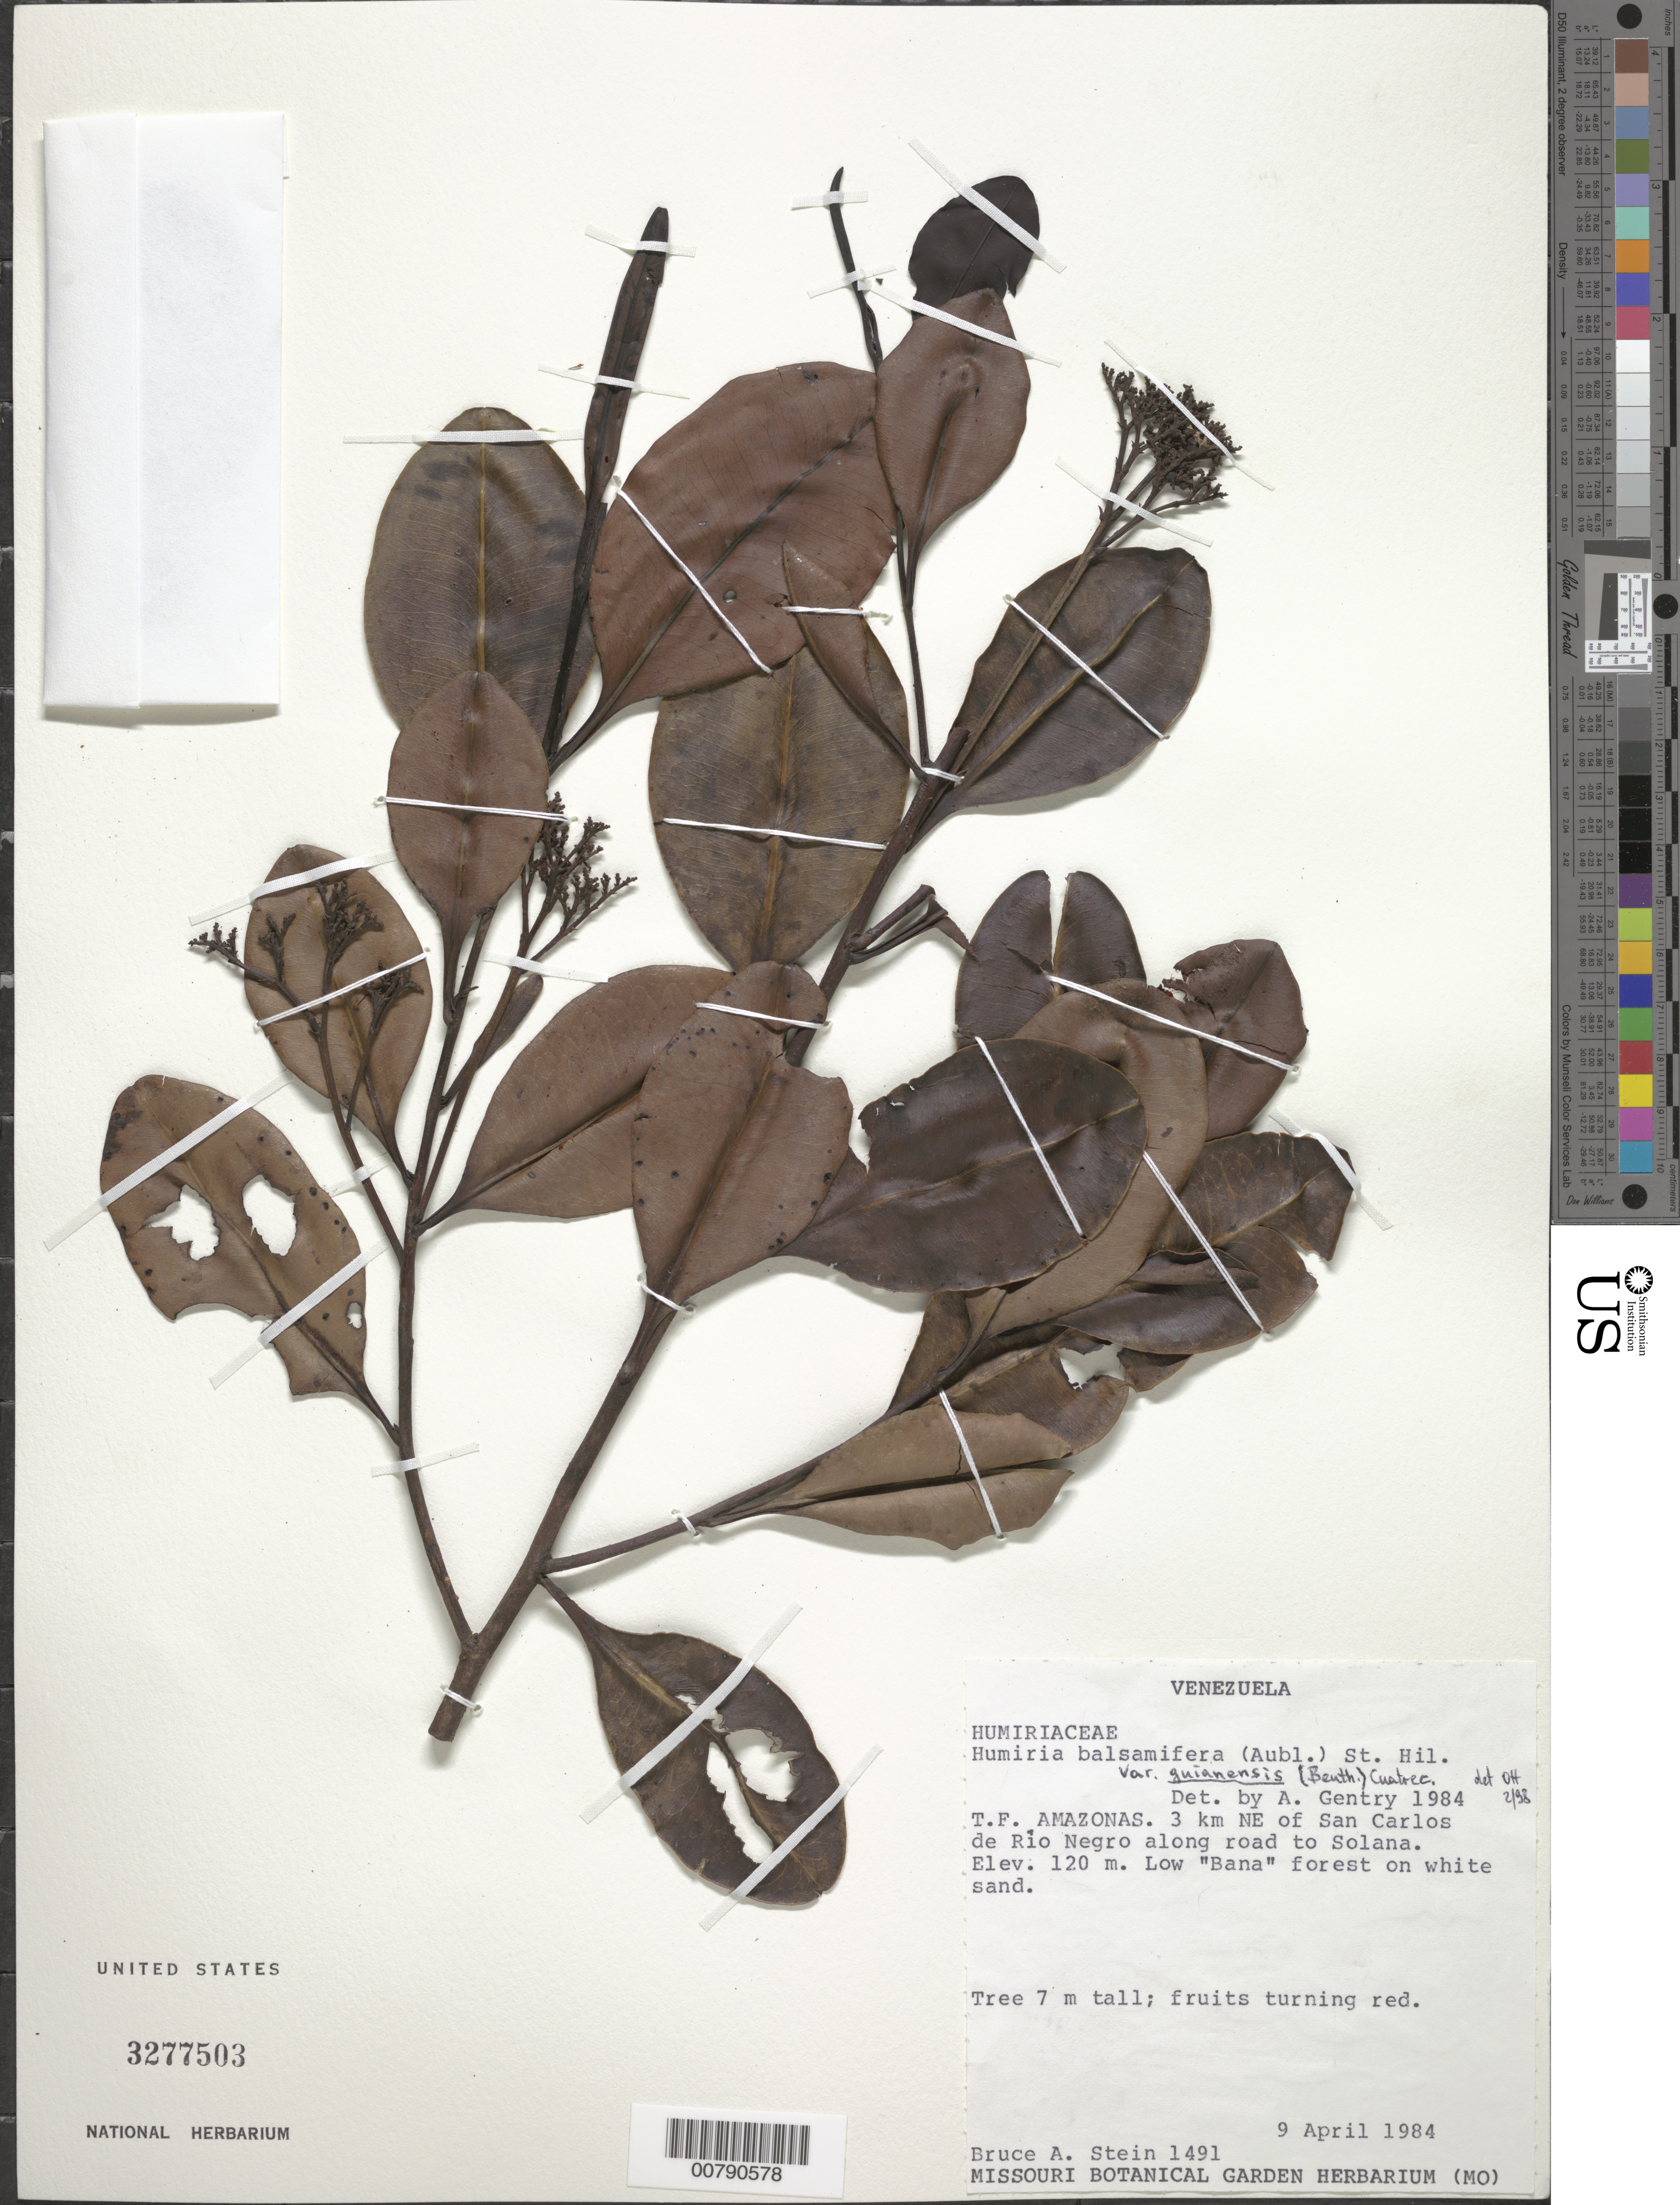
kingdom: Plantae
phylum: Tracheophyta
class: Magnoliopsida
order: Malpighiales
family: Humiriaceae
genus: Humiria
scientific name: Humiria balsamifera var. guianensis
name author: (Benth.) Cuatrec.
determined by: Huber, Otto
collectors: B. A. Stein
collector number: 1491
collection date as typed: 9-Apr-84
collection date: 1984-04-09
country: Venezuela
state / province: Amazonas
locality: San Carlos de Río Negro, 3 km NE of along road to Solana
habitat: Low "bana" forest on white sand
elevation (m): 120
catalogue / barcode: US 3277503